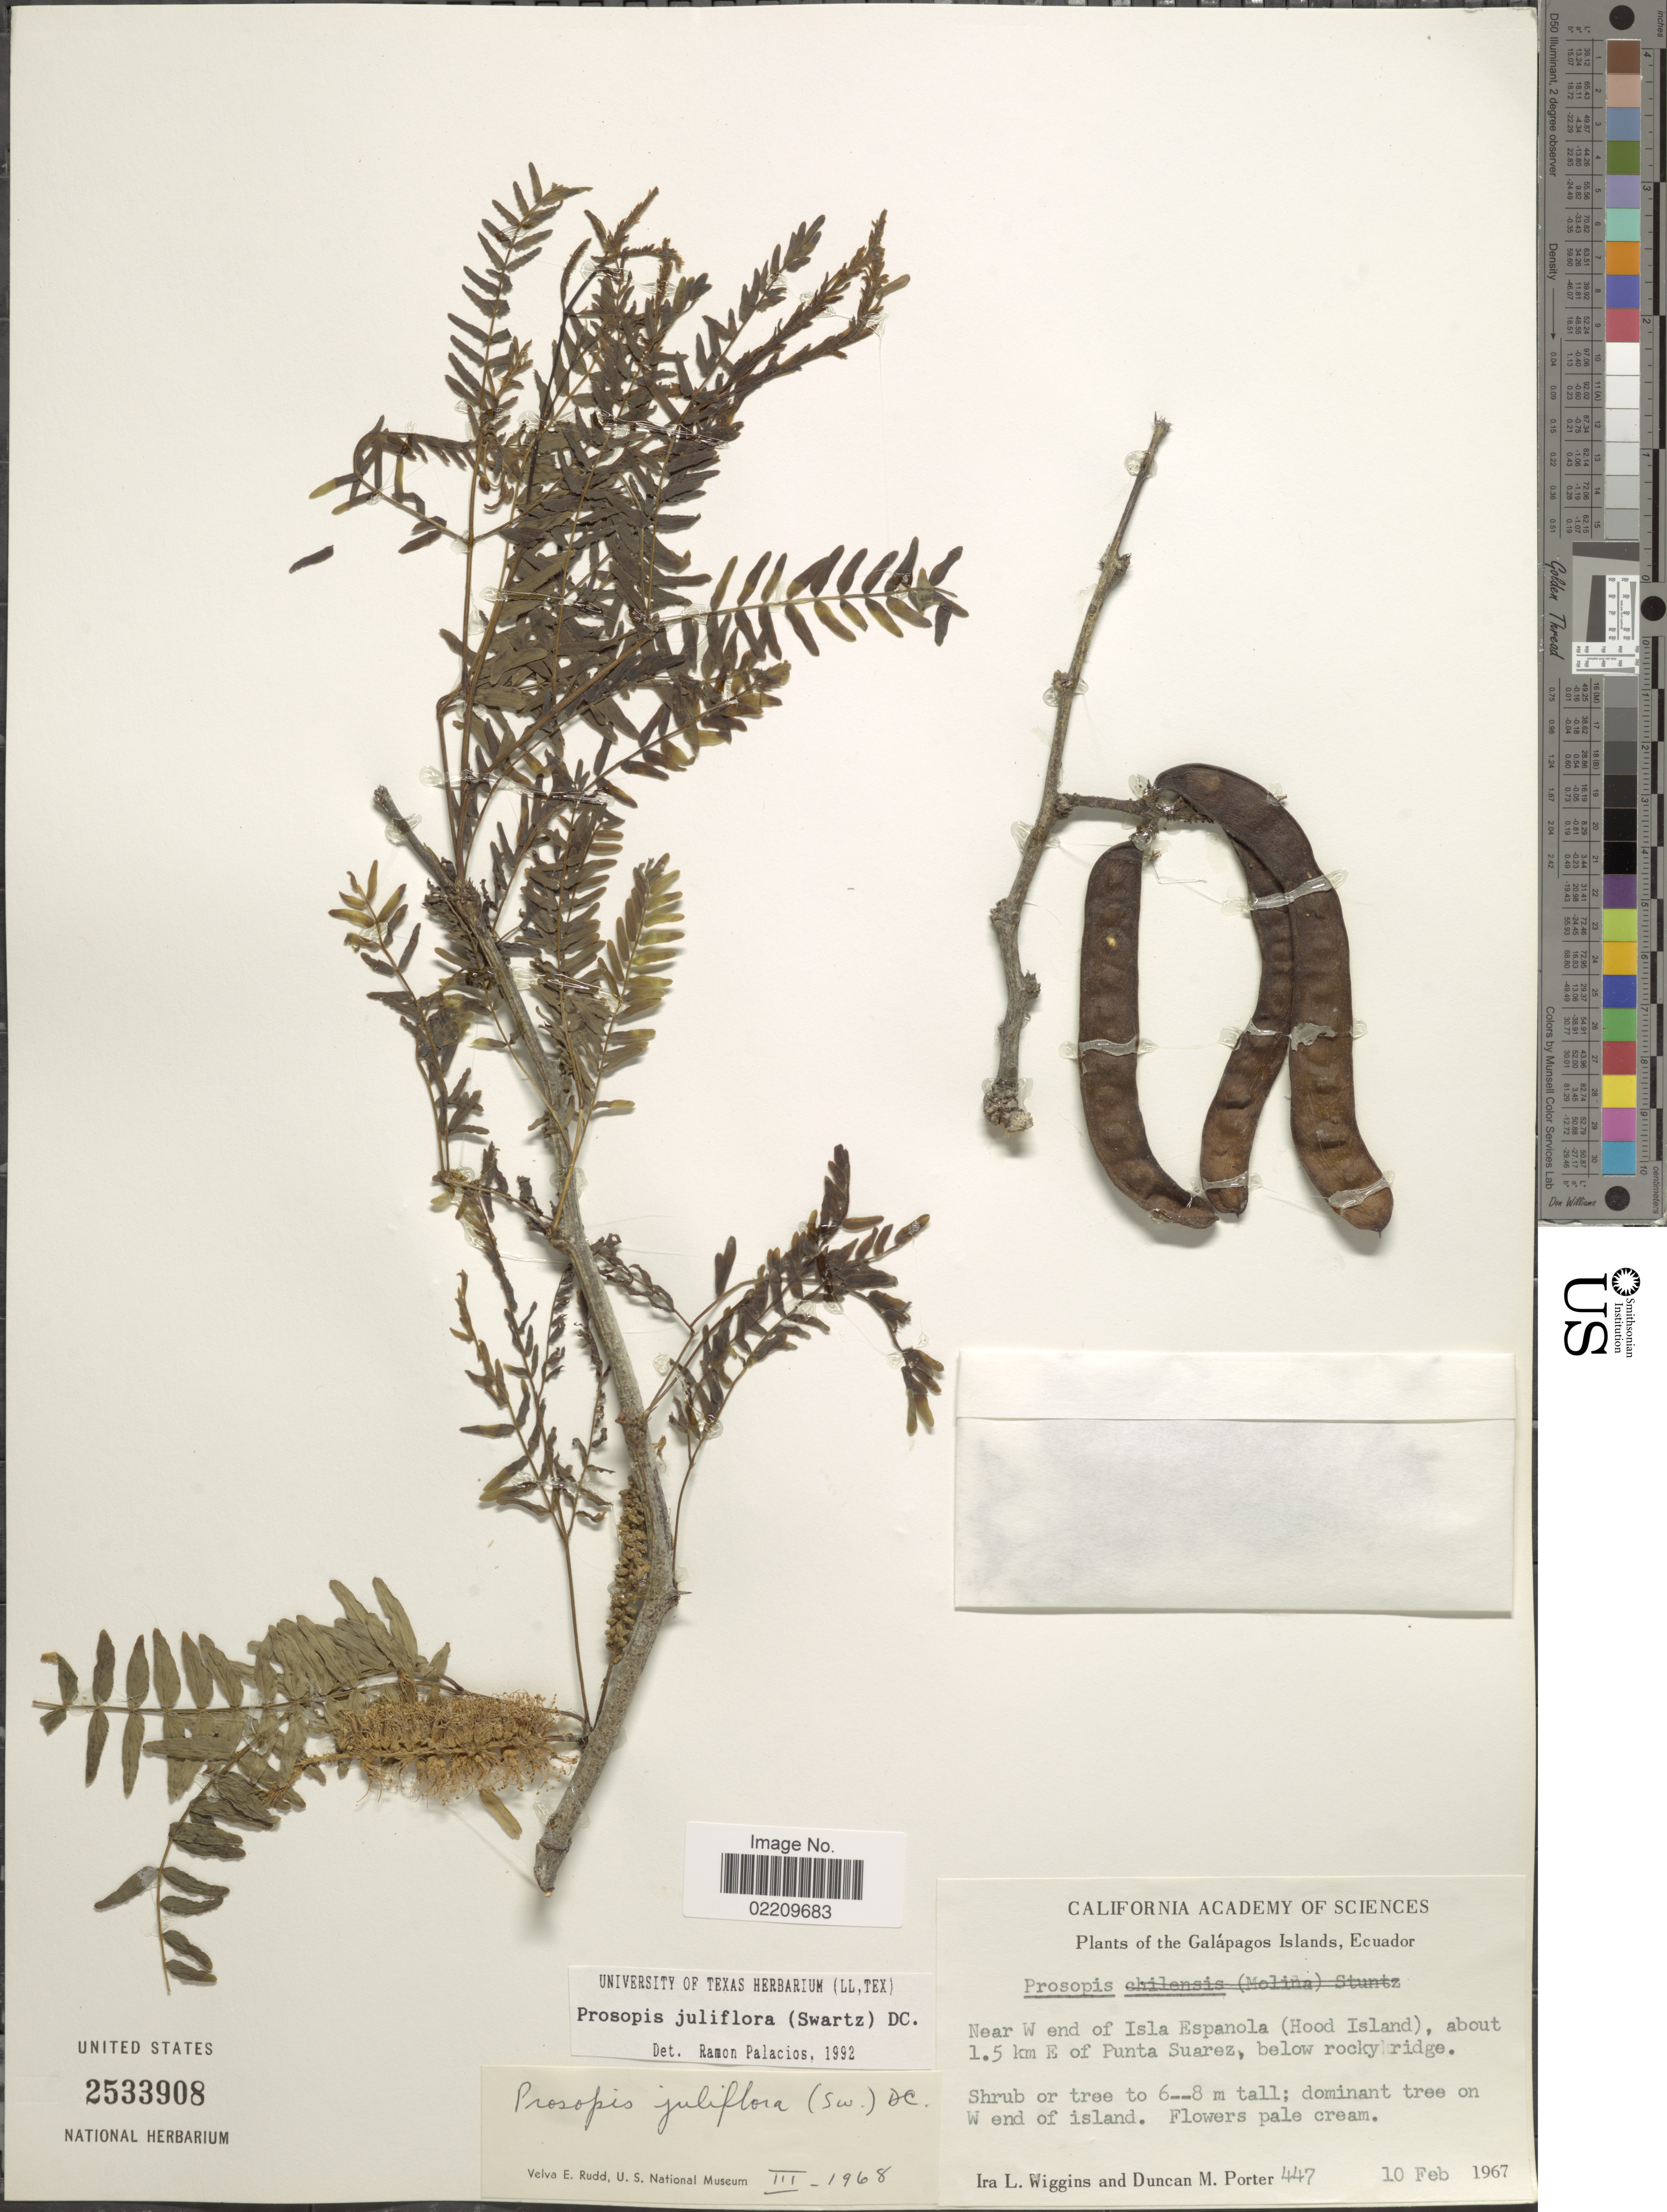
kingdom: Plantae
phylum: Tracheophyta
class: Magnoliopsida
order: Fabales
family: Fabaceae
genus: Neltuma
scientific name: Neltuma juliflora var. juliflora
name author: (Sw.) Raf.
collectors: I. L. Wiggins & D. Porter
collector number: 447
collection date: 1967-02-10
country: Ecuador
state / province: Colón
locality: Galápagos Islands, Ecuador. Near W end of Isla Espanola (Hood Island), about 1.5 km E of Punta Suarez, below rocky ridge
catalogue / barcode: US 2533908